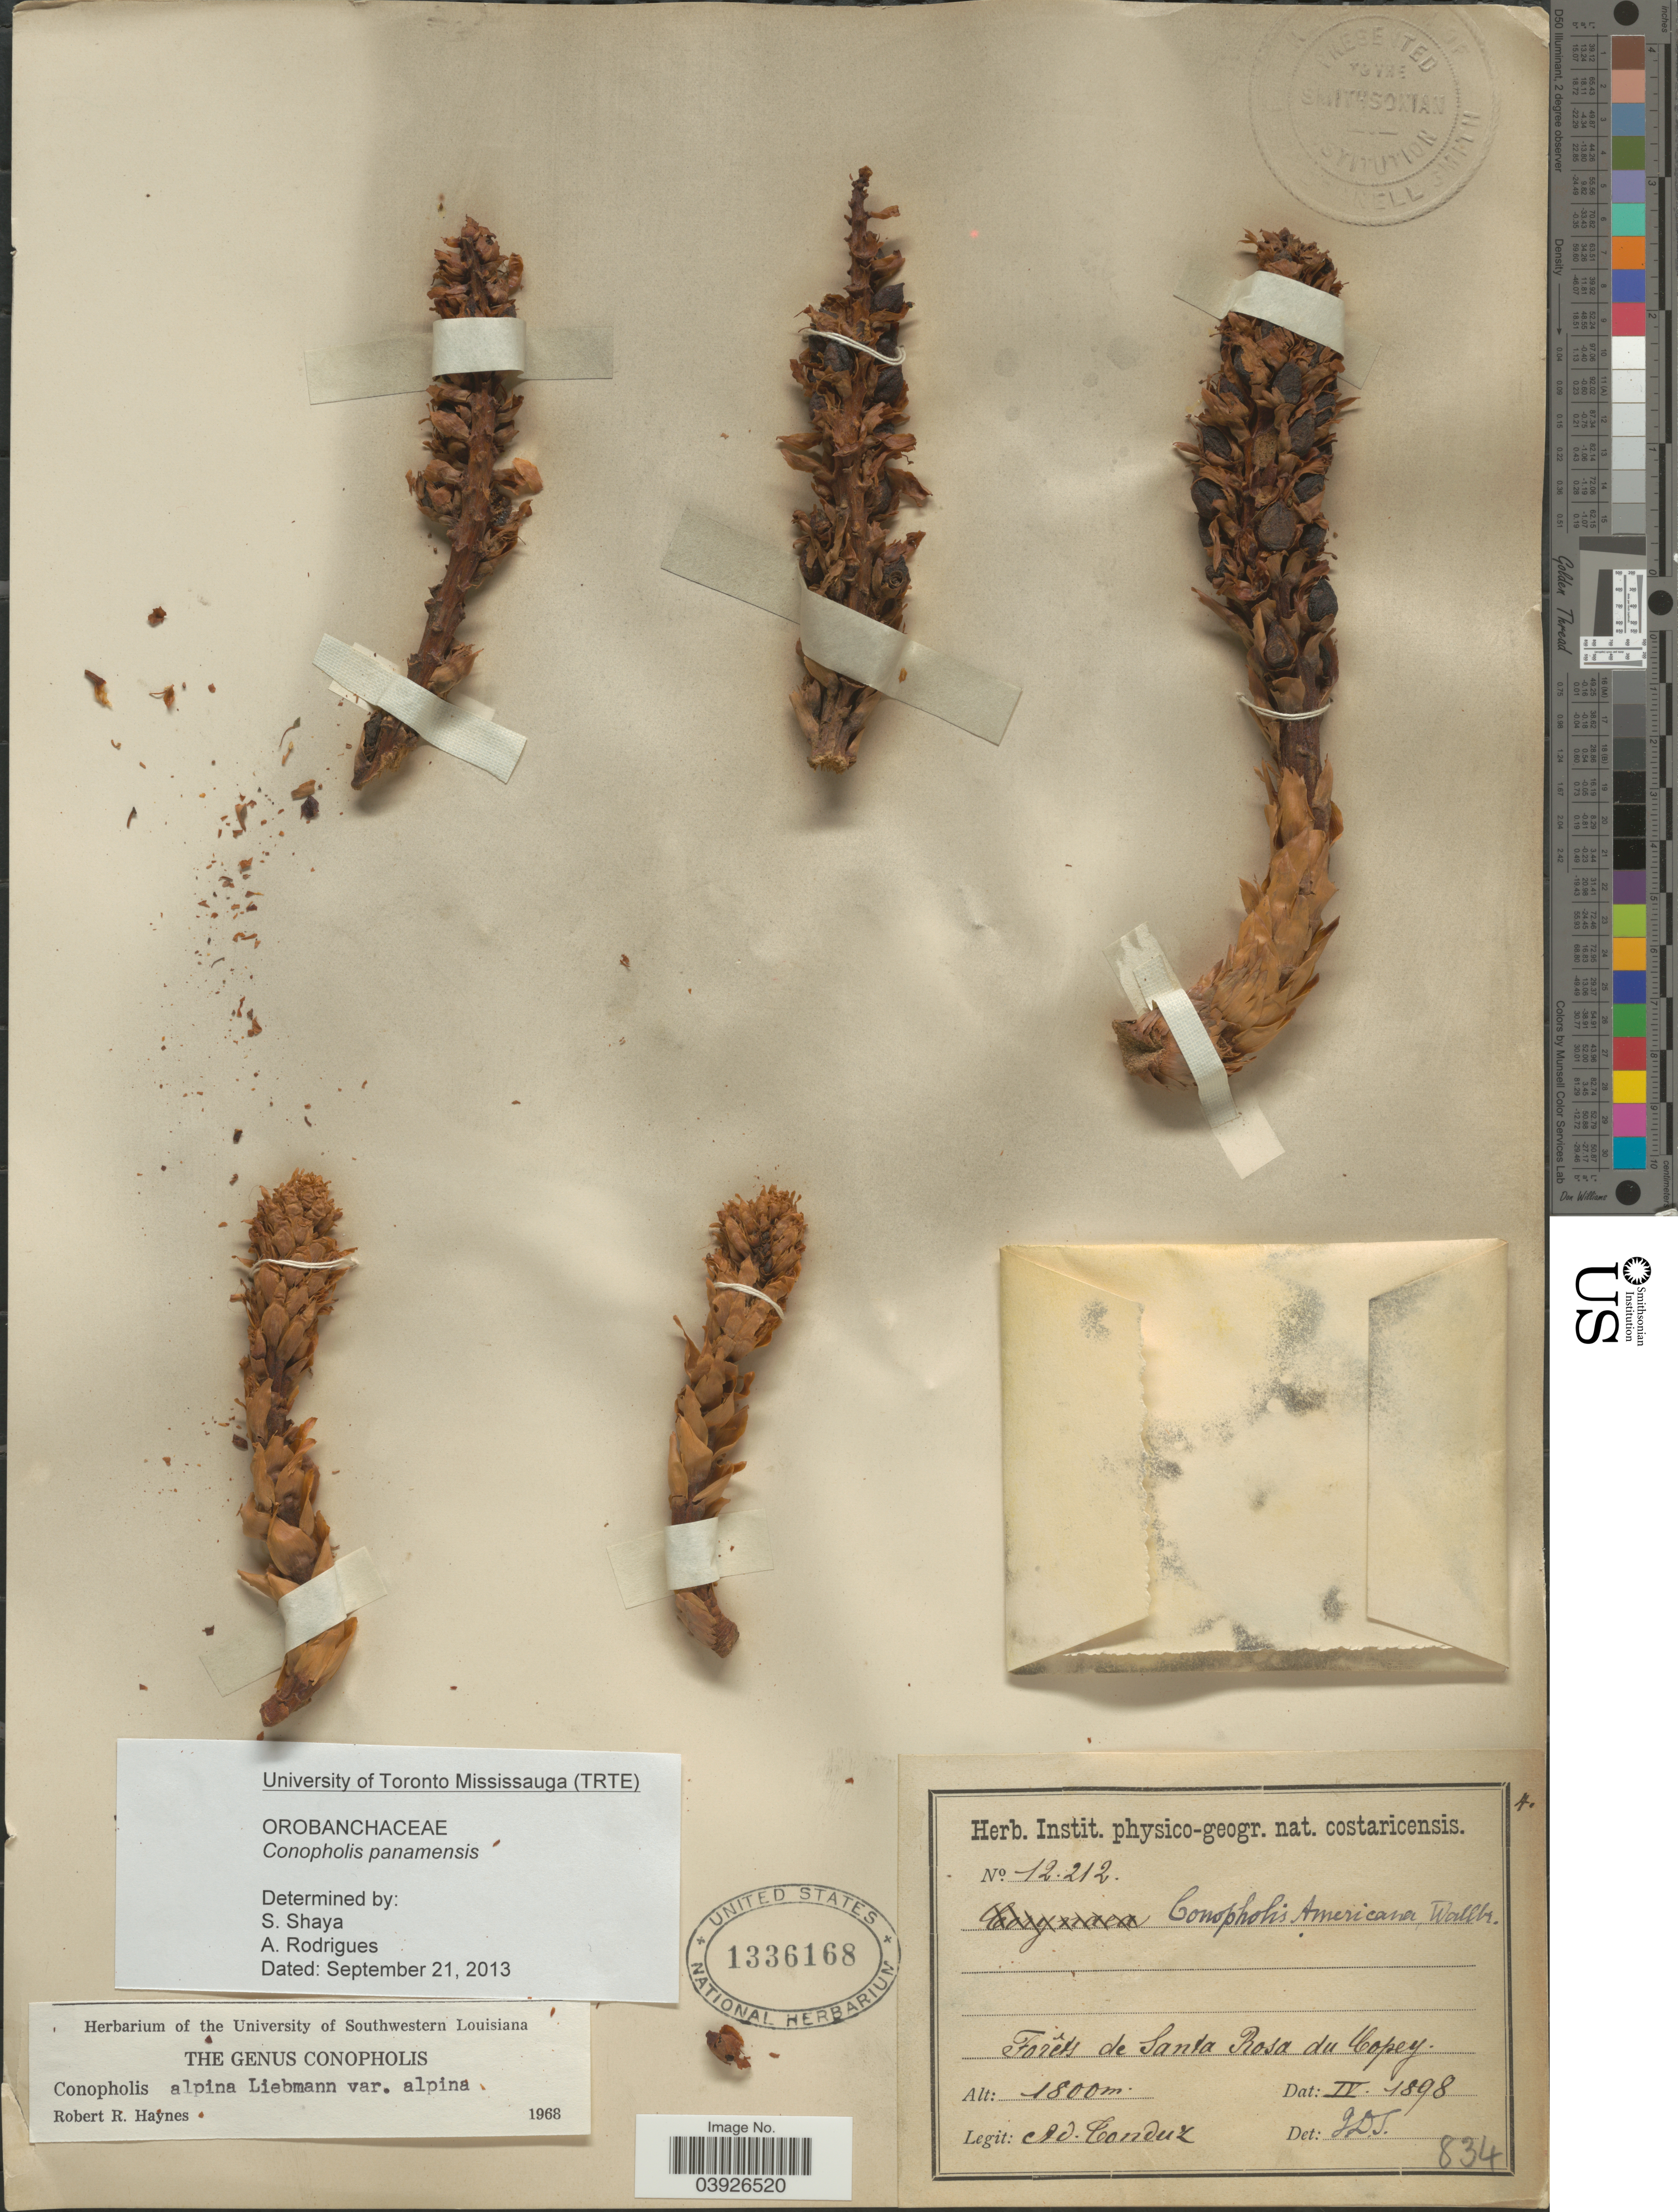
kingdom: Plantae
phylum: Tracheophyta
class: Magnoliopsida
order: Lamiales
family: Orobanchaceae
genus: Conopholis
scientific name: Conopholis panamensis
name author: Woodson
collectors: A. Tonduz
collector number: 12212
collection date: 1898-04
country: Costa Rica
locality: Forêts de Santa Rosa du Copey.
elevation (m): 1800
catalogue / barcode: US 1336168